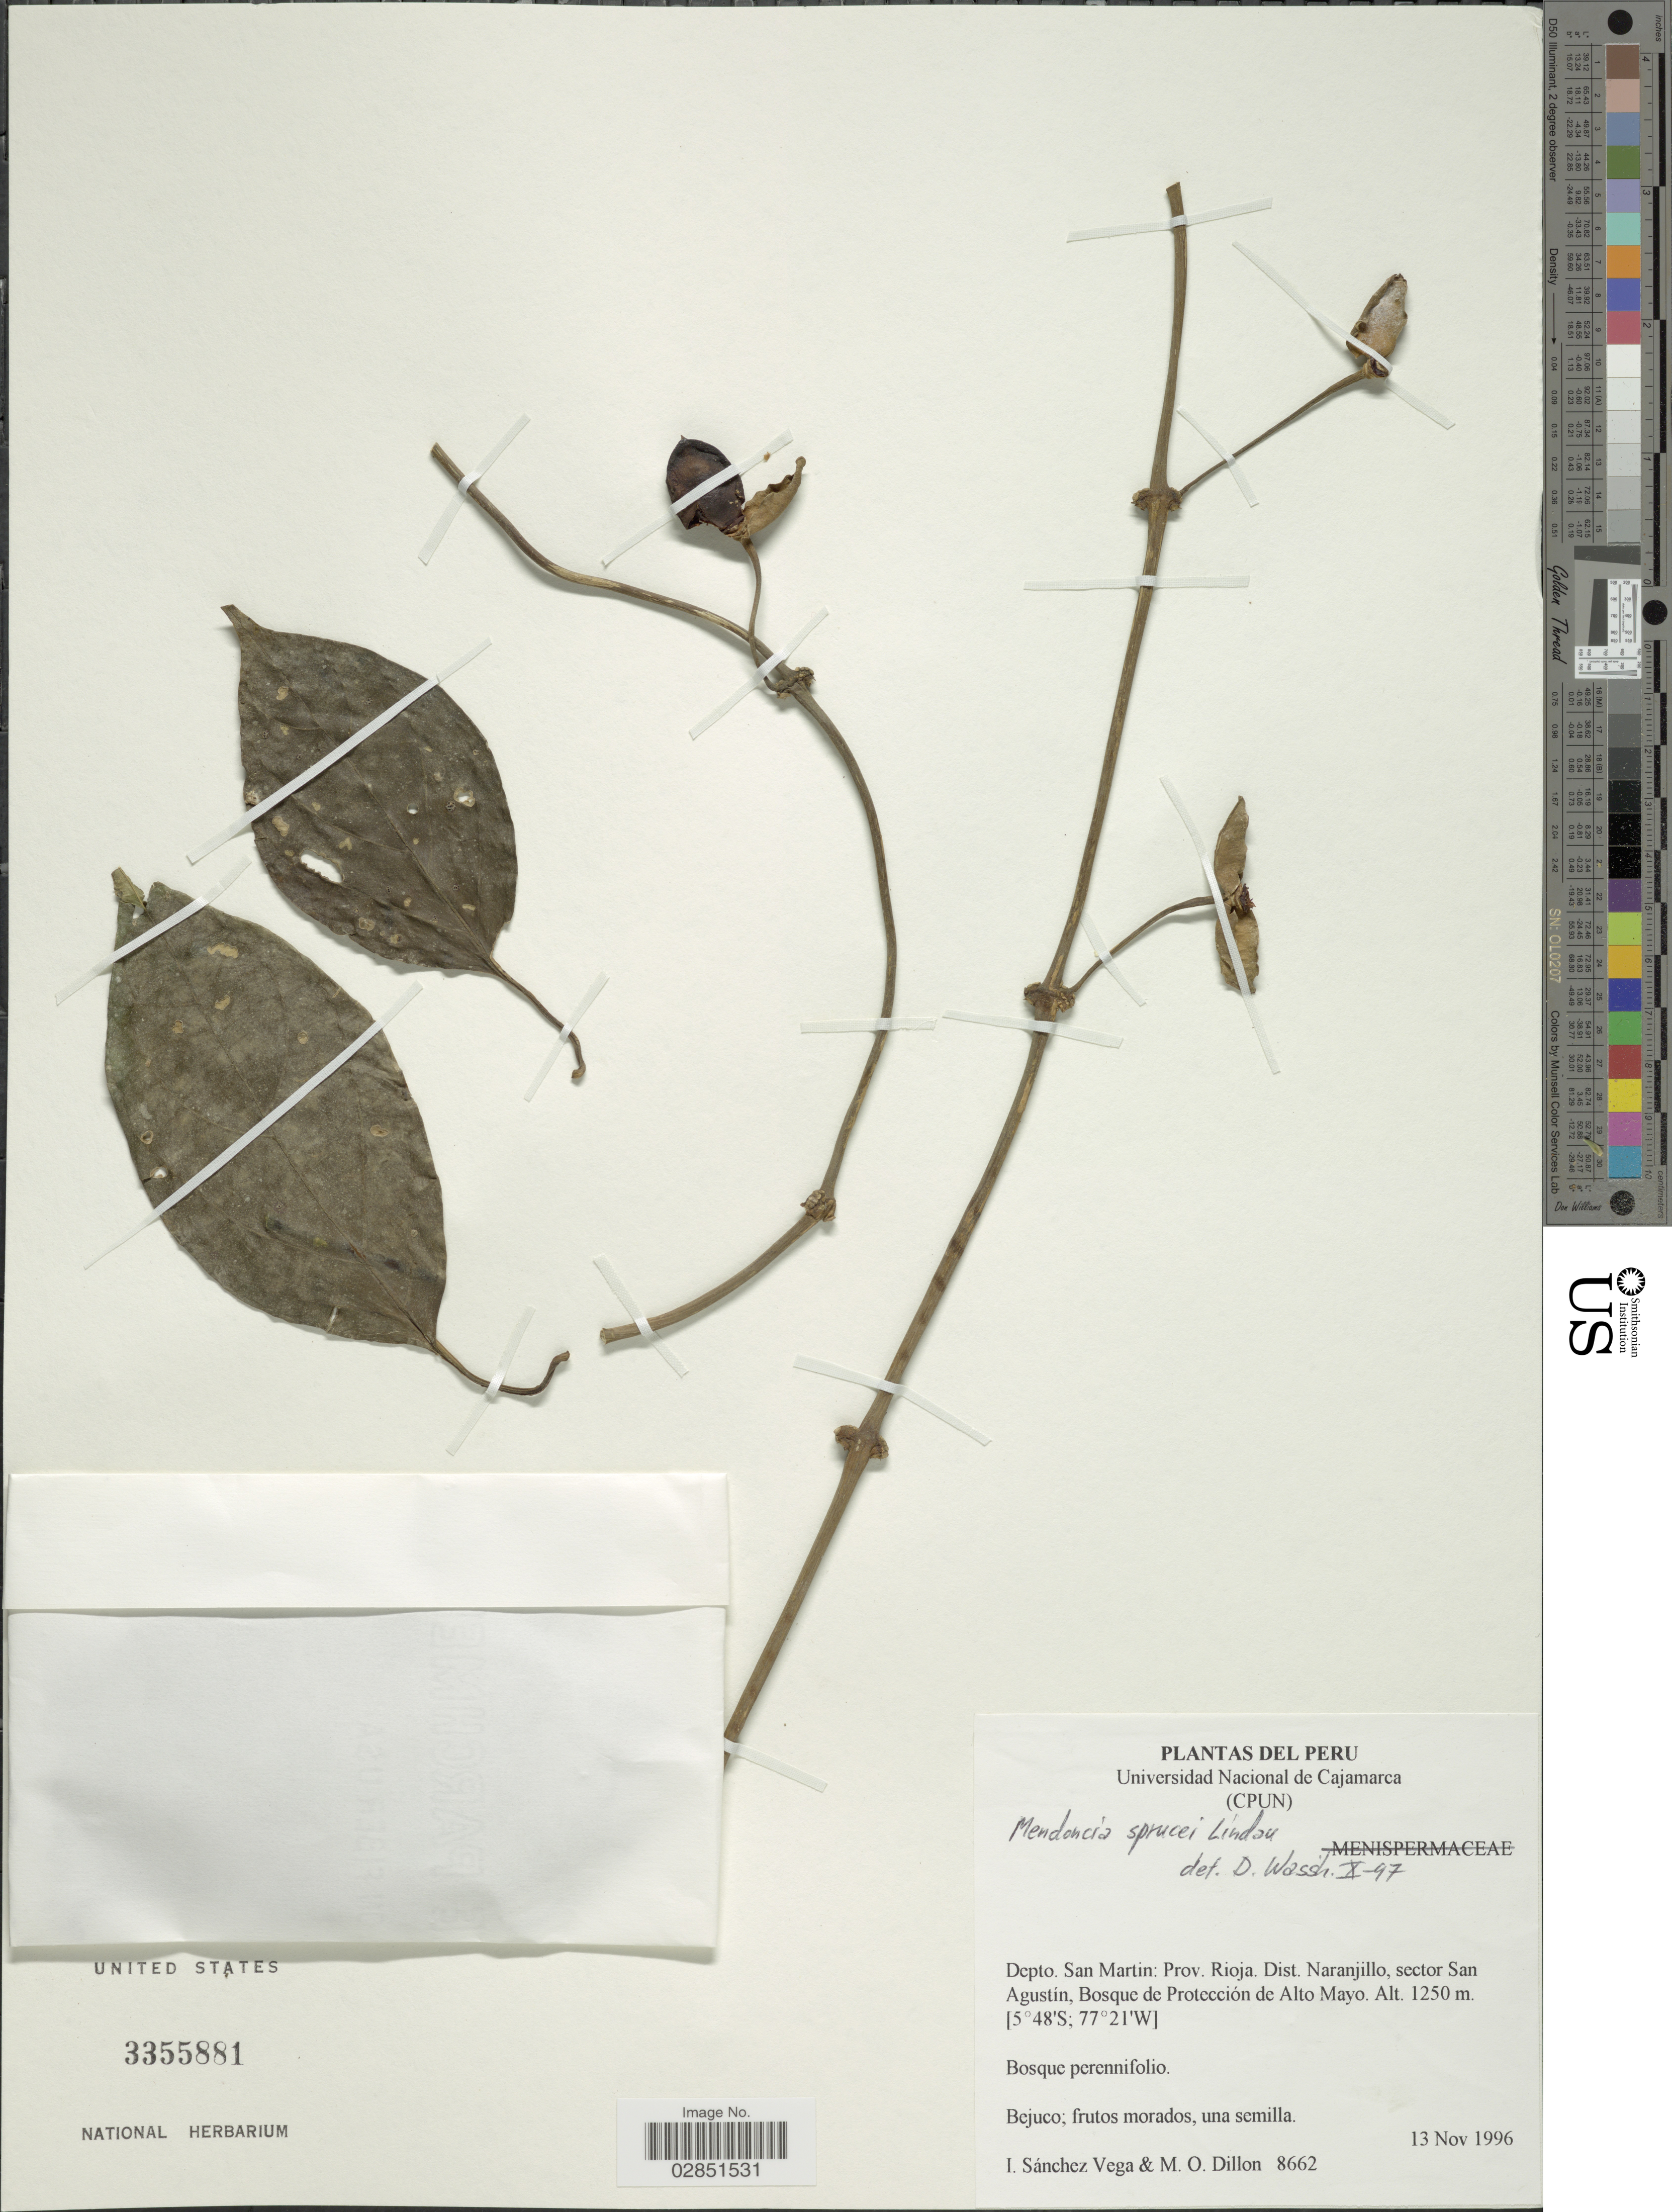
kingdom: Plantae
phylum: Tracheophyta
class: Magnoliopsida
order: Lamiales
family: Acanthaceae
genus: Mendoncia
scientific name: Mendoncia sprucei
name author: Lindau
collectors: I. Sánchez Vega & M. O. Dillon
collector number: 8662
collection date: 1996-11-13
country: Peru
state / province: San Martín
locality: Depto. San Martin: Prov. Rioja. Dist. Naranjillo, sector San Agustín. Bosque de Protección de Alto Mayo.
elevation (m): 1250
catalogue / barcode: US 3355881